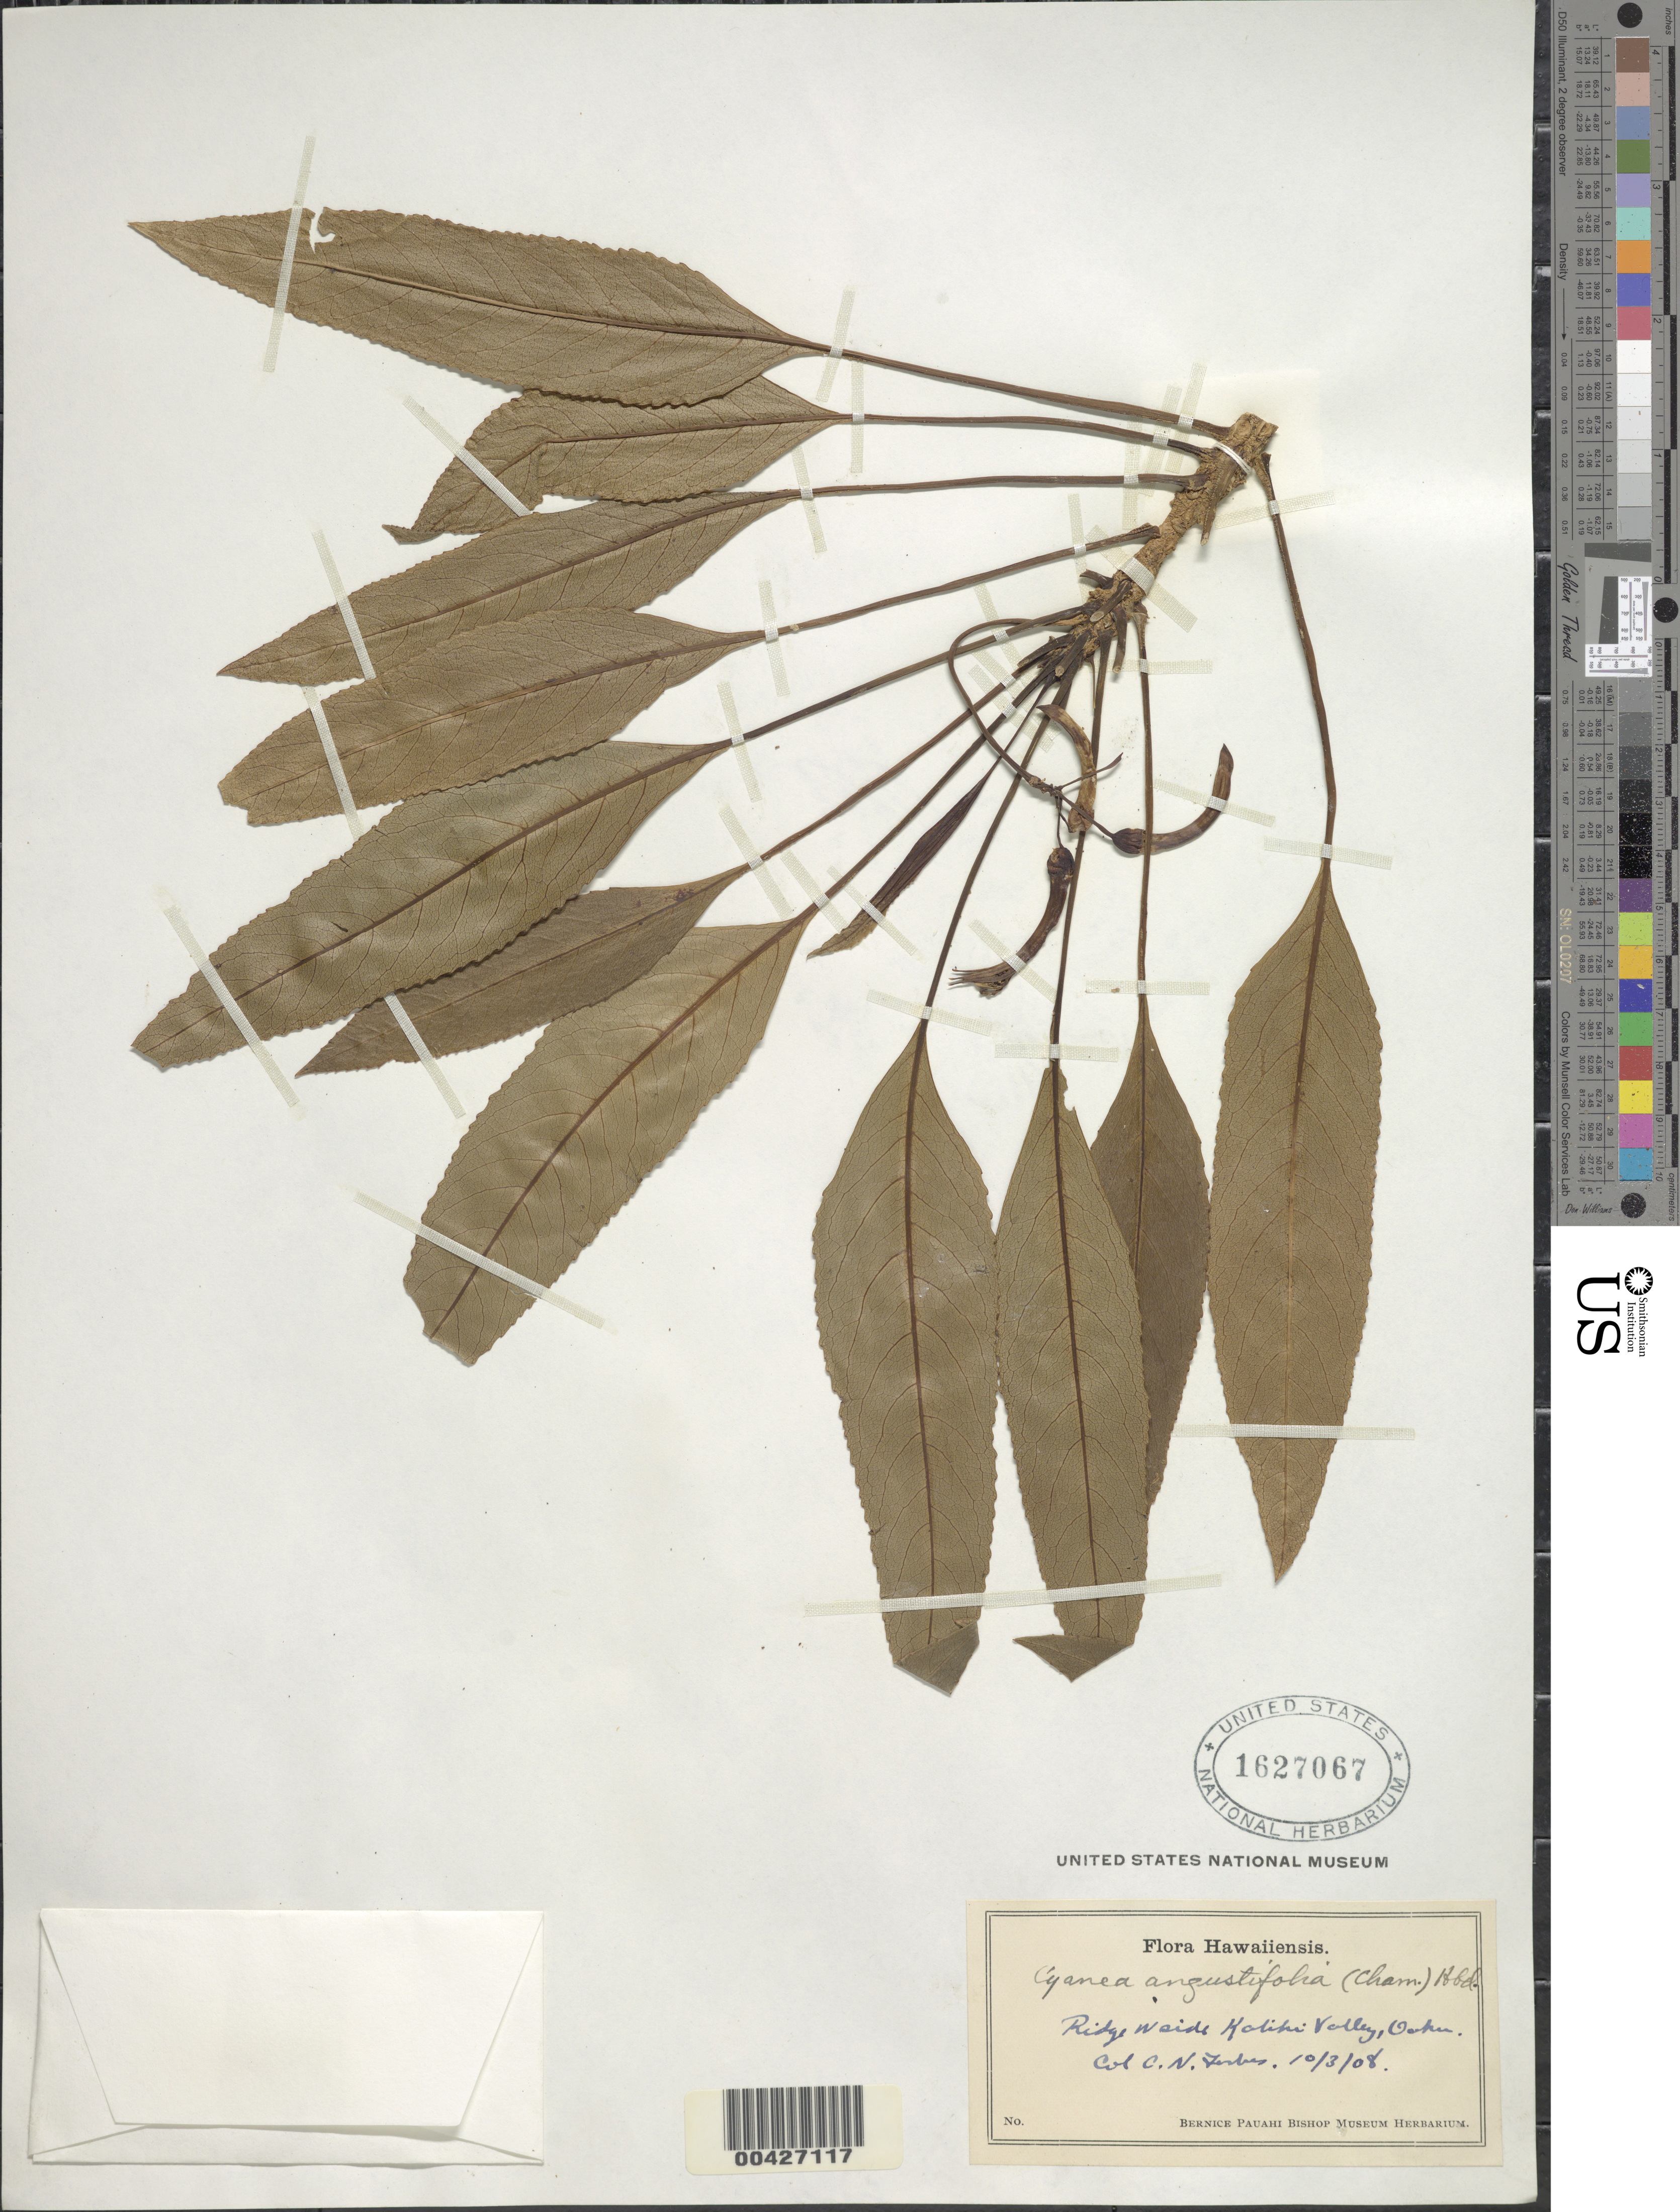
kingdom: Plantae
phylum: Tracheophyta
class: Magnoliopsida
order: Asterales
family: Campanulaceae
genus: Cyanea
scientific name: Cyanea angustifolia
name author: (Cham.) Hillebr.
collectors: C. N. Forbes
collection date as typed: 3 Oct 1908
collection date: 1908-10-03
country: United States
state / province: Hawaii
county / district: Honolulu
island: Oahu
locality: Ridge W side Kalihi Valley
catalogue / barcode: US 1627067